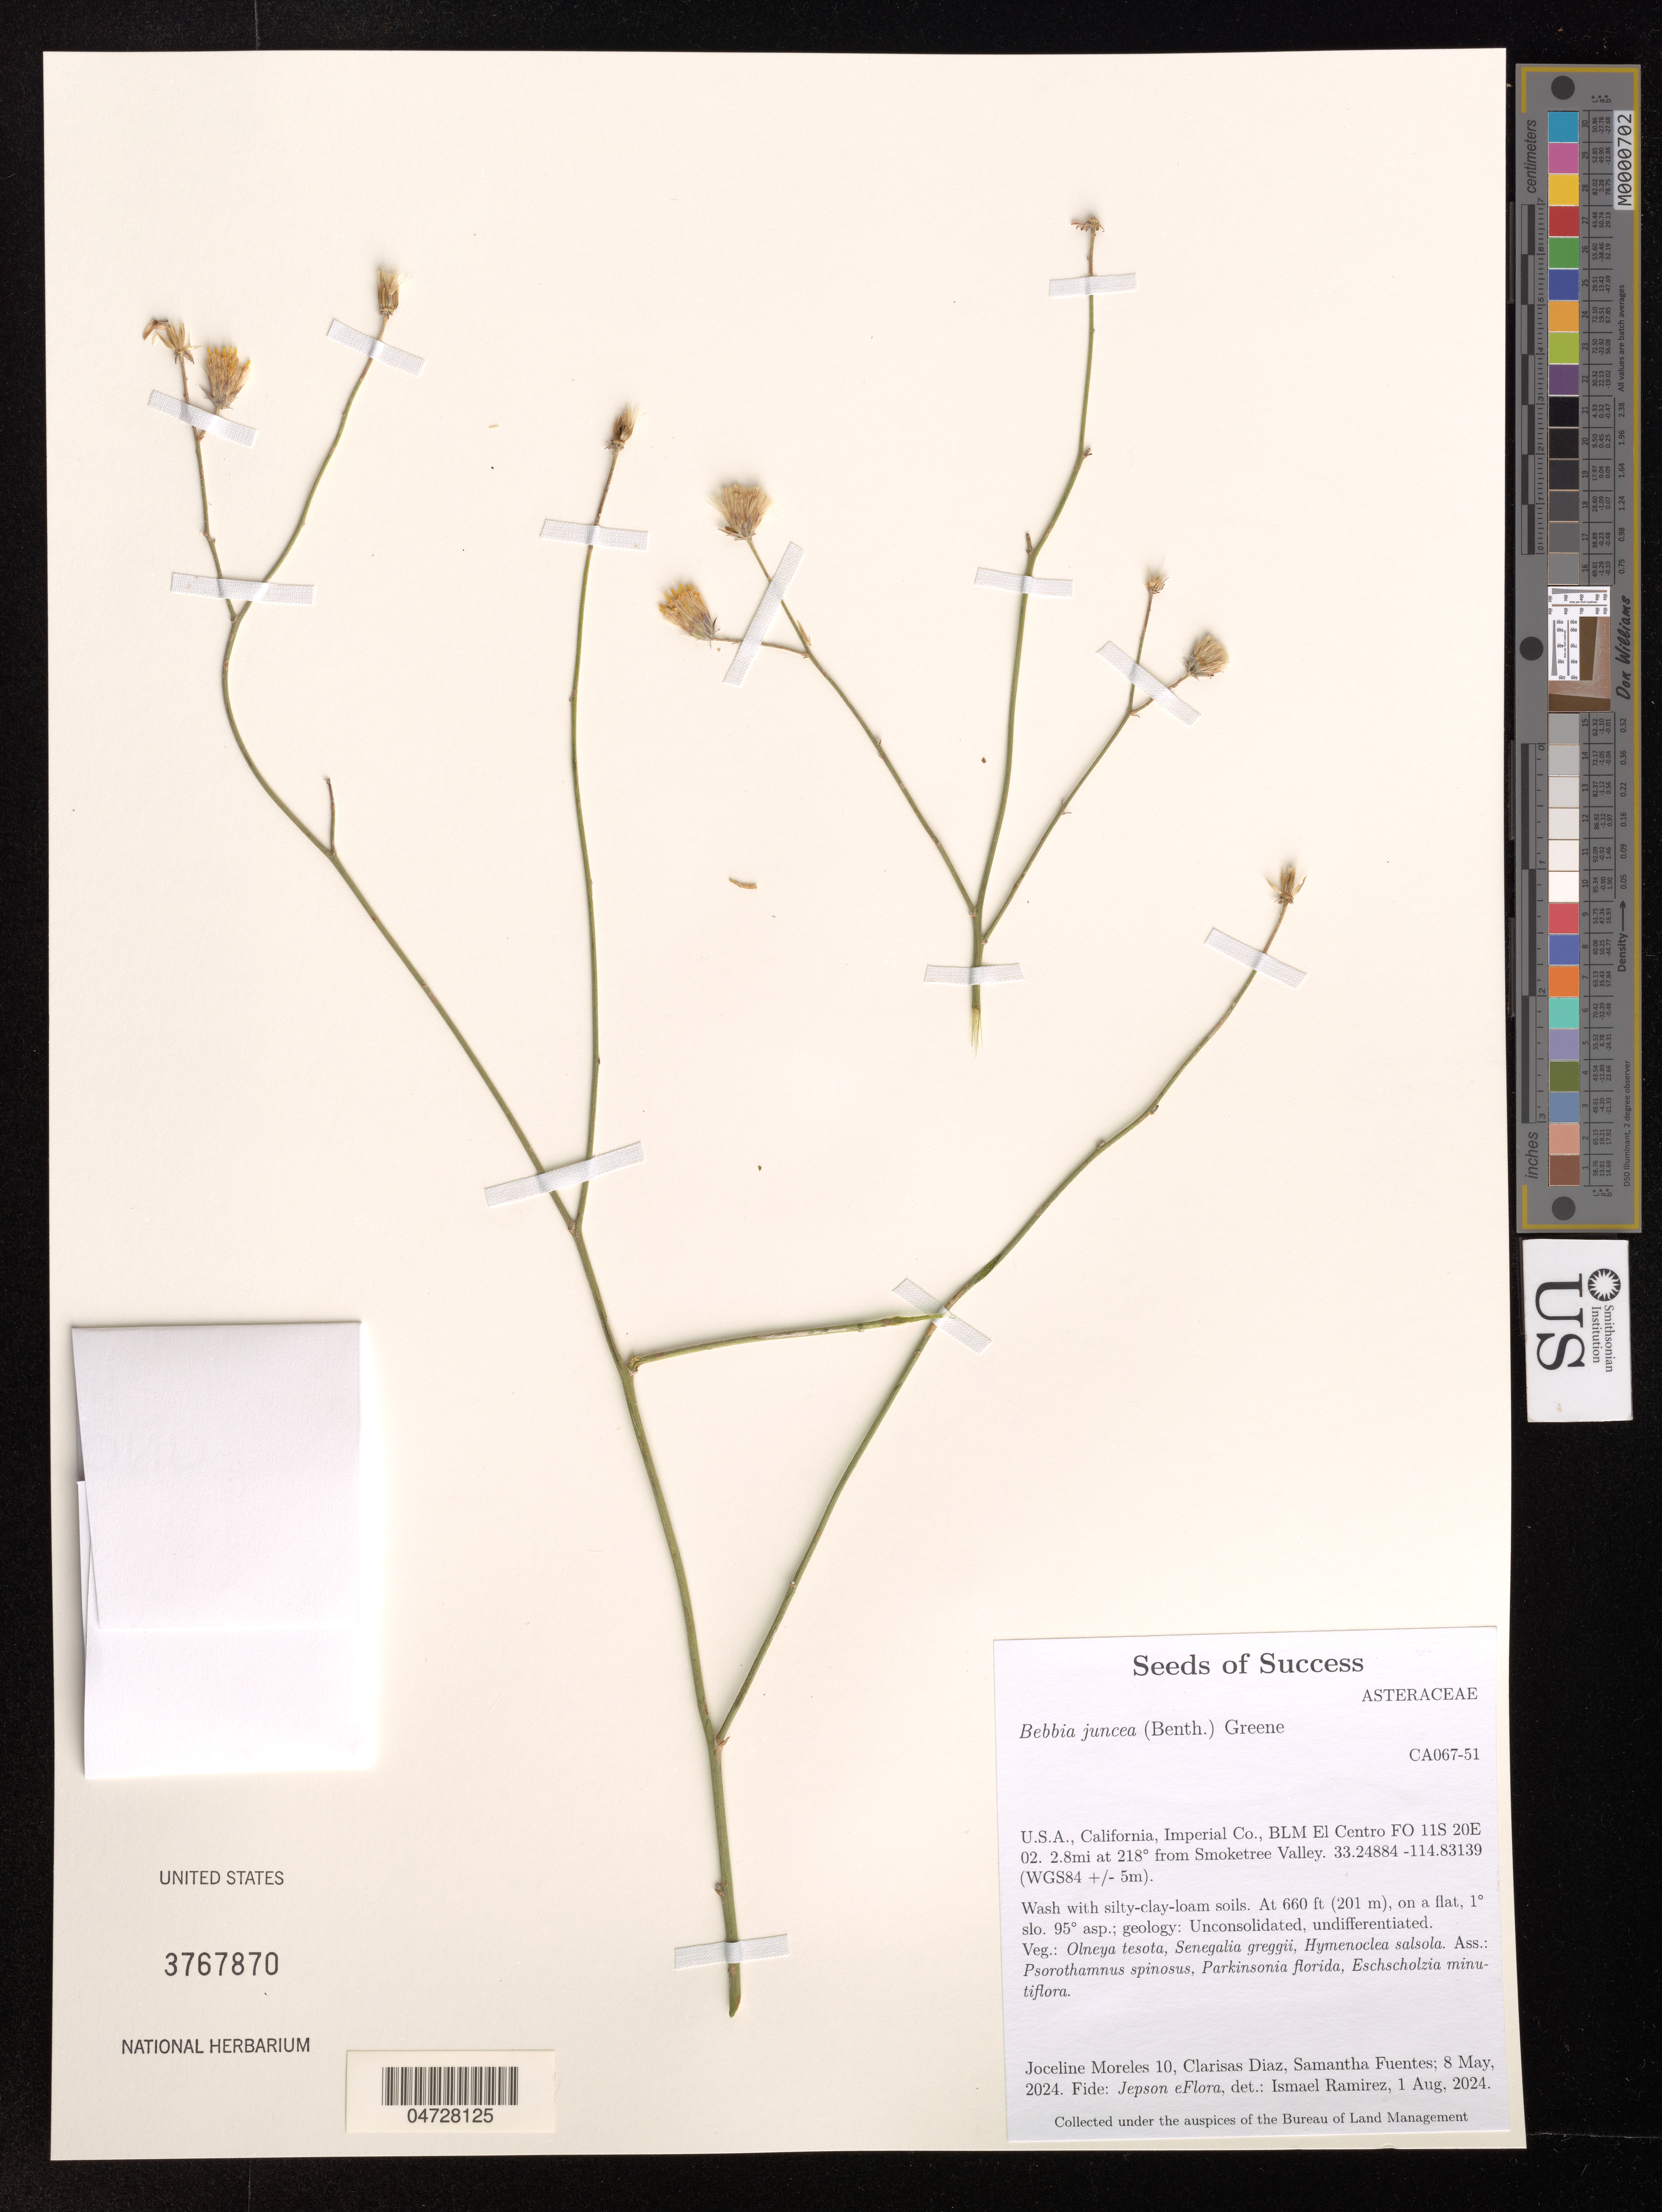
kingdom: Plantae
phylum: Tracheophyta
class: Magnoliopsida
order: Asterales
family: Asteraceae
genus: Bebbia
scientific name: Bebbia juncea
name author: (Benth.) Greene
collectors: J. Moreles, C. Diaz & S. Fuentus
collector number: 10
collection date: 2024-05-08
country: United States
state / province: California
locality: Imperial Co., BLM El Centro FO 11S 20E 02. 2.8mi at 218° from Smoketree Valley.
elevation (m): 201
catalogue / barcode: US 3767870